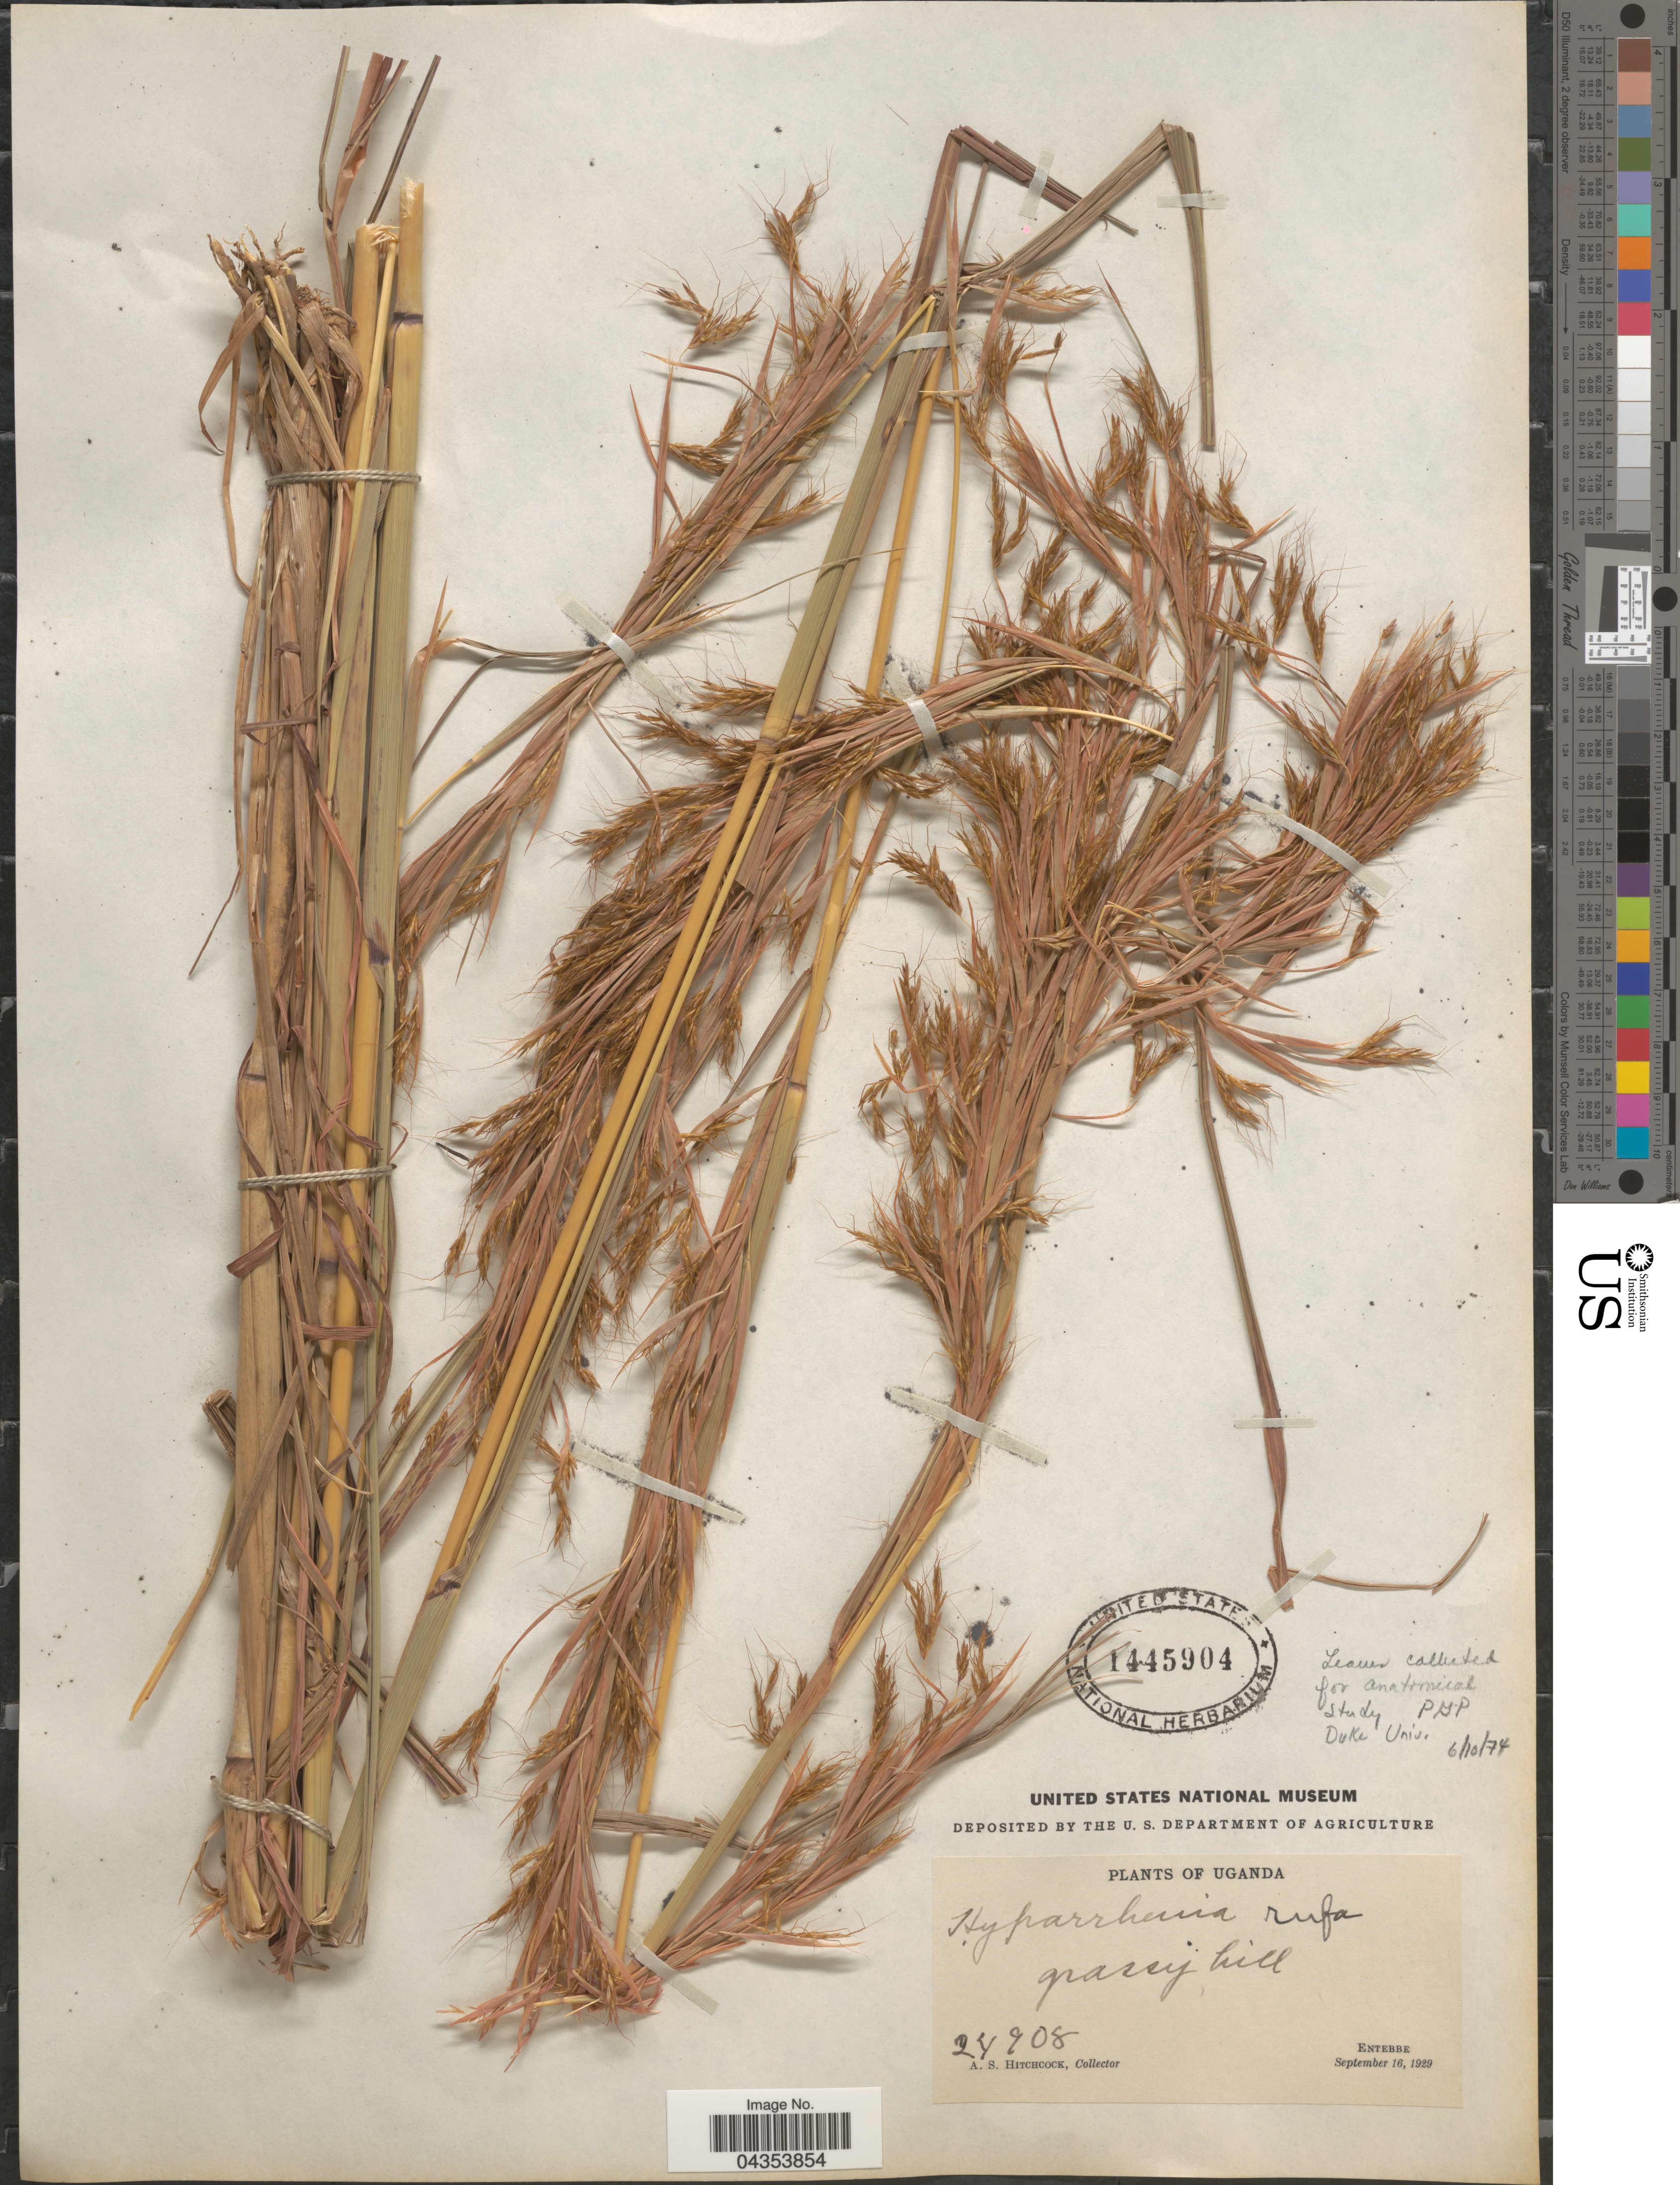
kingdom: Plantae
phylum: Tracheophyta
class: Liliopsida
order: Poales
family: Poaceae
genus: Hyparrhenia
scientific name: Hyparrhenia rufa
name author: (Nees) Stapf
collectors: A. S. Hitchcock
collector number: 24908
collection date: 1929-09-16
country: Uganda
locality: Grassy hill. Entebbe.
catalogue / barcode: US 1445904